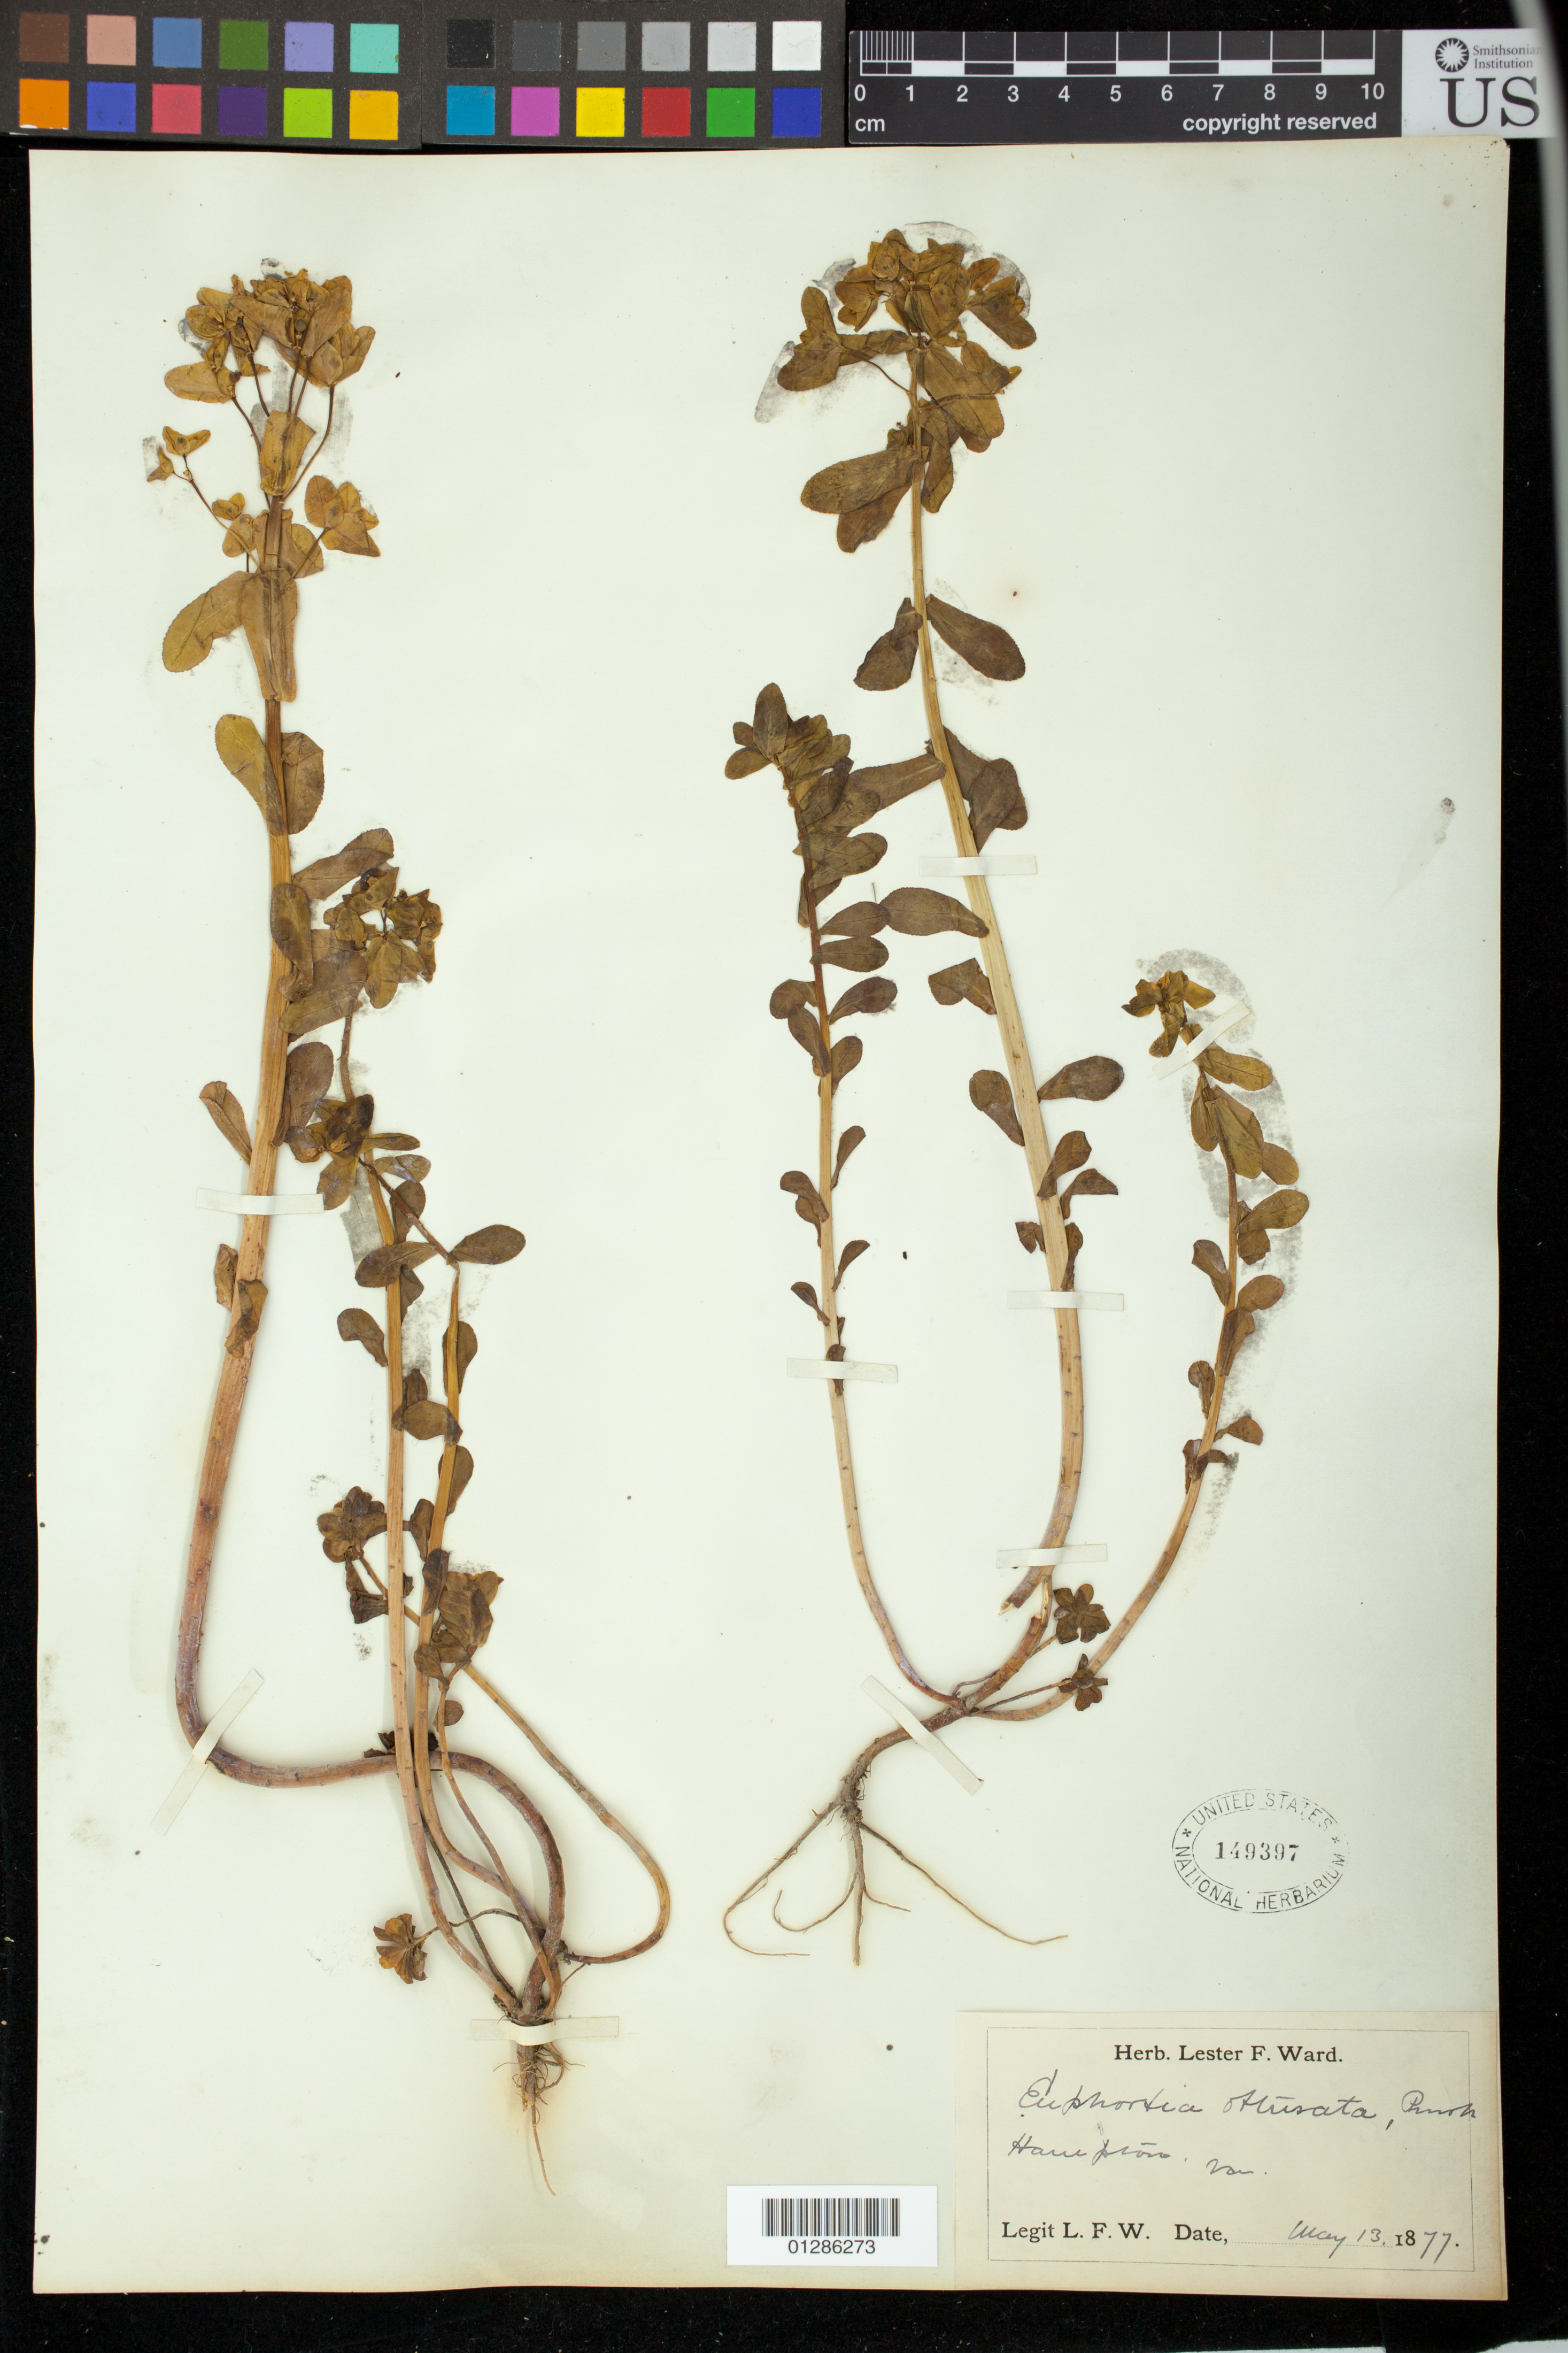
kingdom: Plantae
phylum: Tracheophyta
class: Magnoliopsida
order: Malpighiales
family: Euphorbiaceae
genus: Euphorbia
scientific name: Euphorbia spathulata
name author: Lam.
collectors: L. F. Ward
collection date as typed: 13 May 1877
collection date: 1877-05-13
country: United States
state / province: Virginia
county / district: City of Hampton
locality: Hampton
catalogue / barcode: US 149397